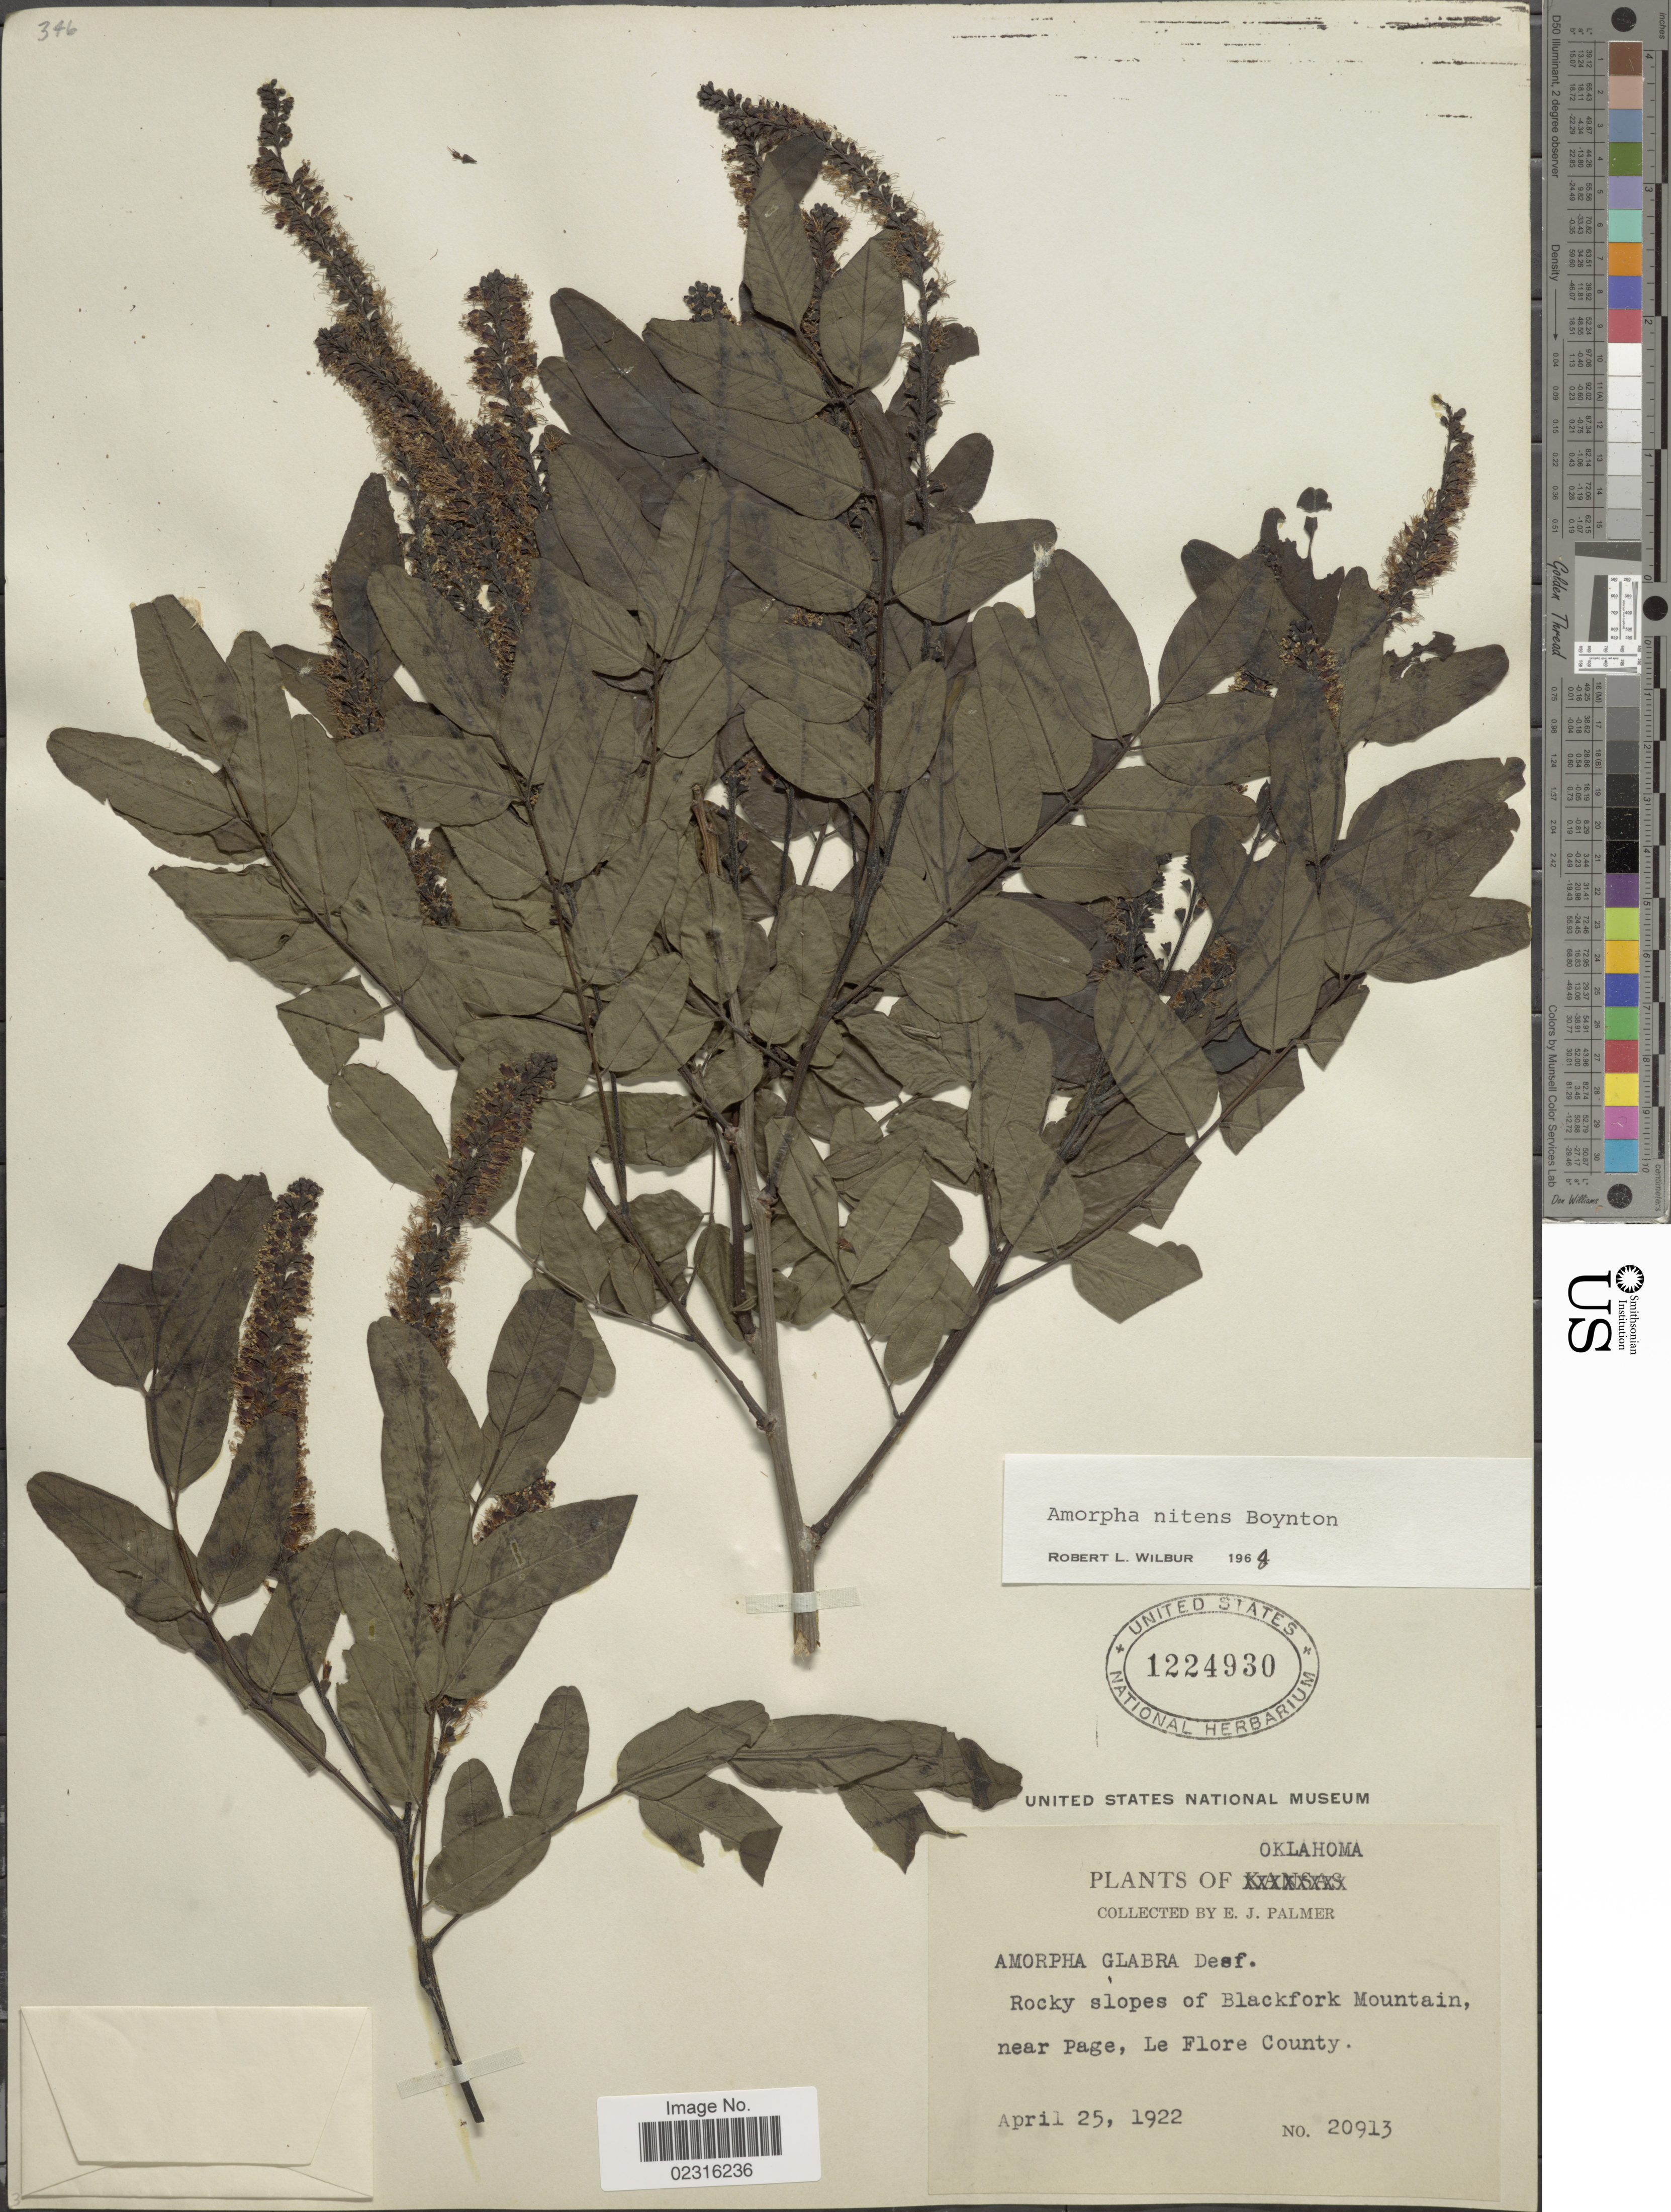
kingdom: Plantae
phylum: Tracheophyta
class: Magnoliopsida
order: Fabales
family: Fabaceae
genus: Amorpha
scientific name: Amorpha nitens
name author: F.E. Boynton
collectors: E. J. Palmer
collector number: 20913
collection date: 1922-04-25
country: United States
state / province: Oklahoma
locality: Rocky slopes of Blackfork Mountain, near Page, Le Flore County.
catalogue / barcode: US 1224930